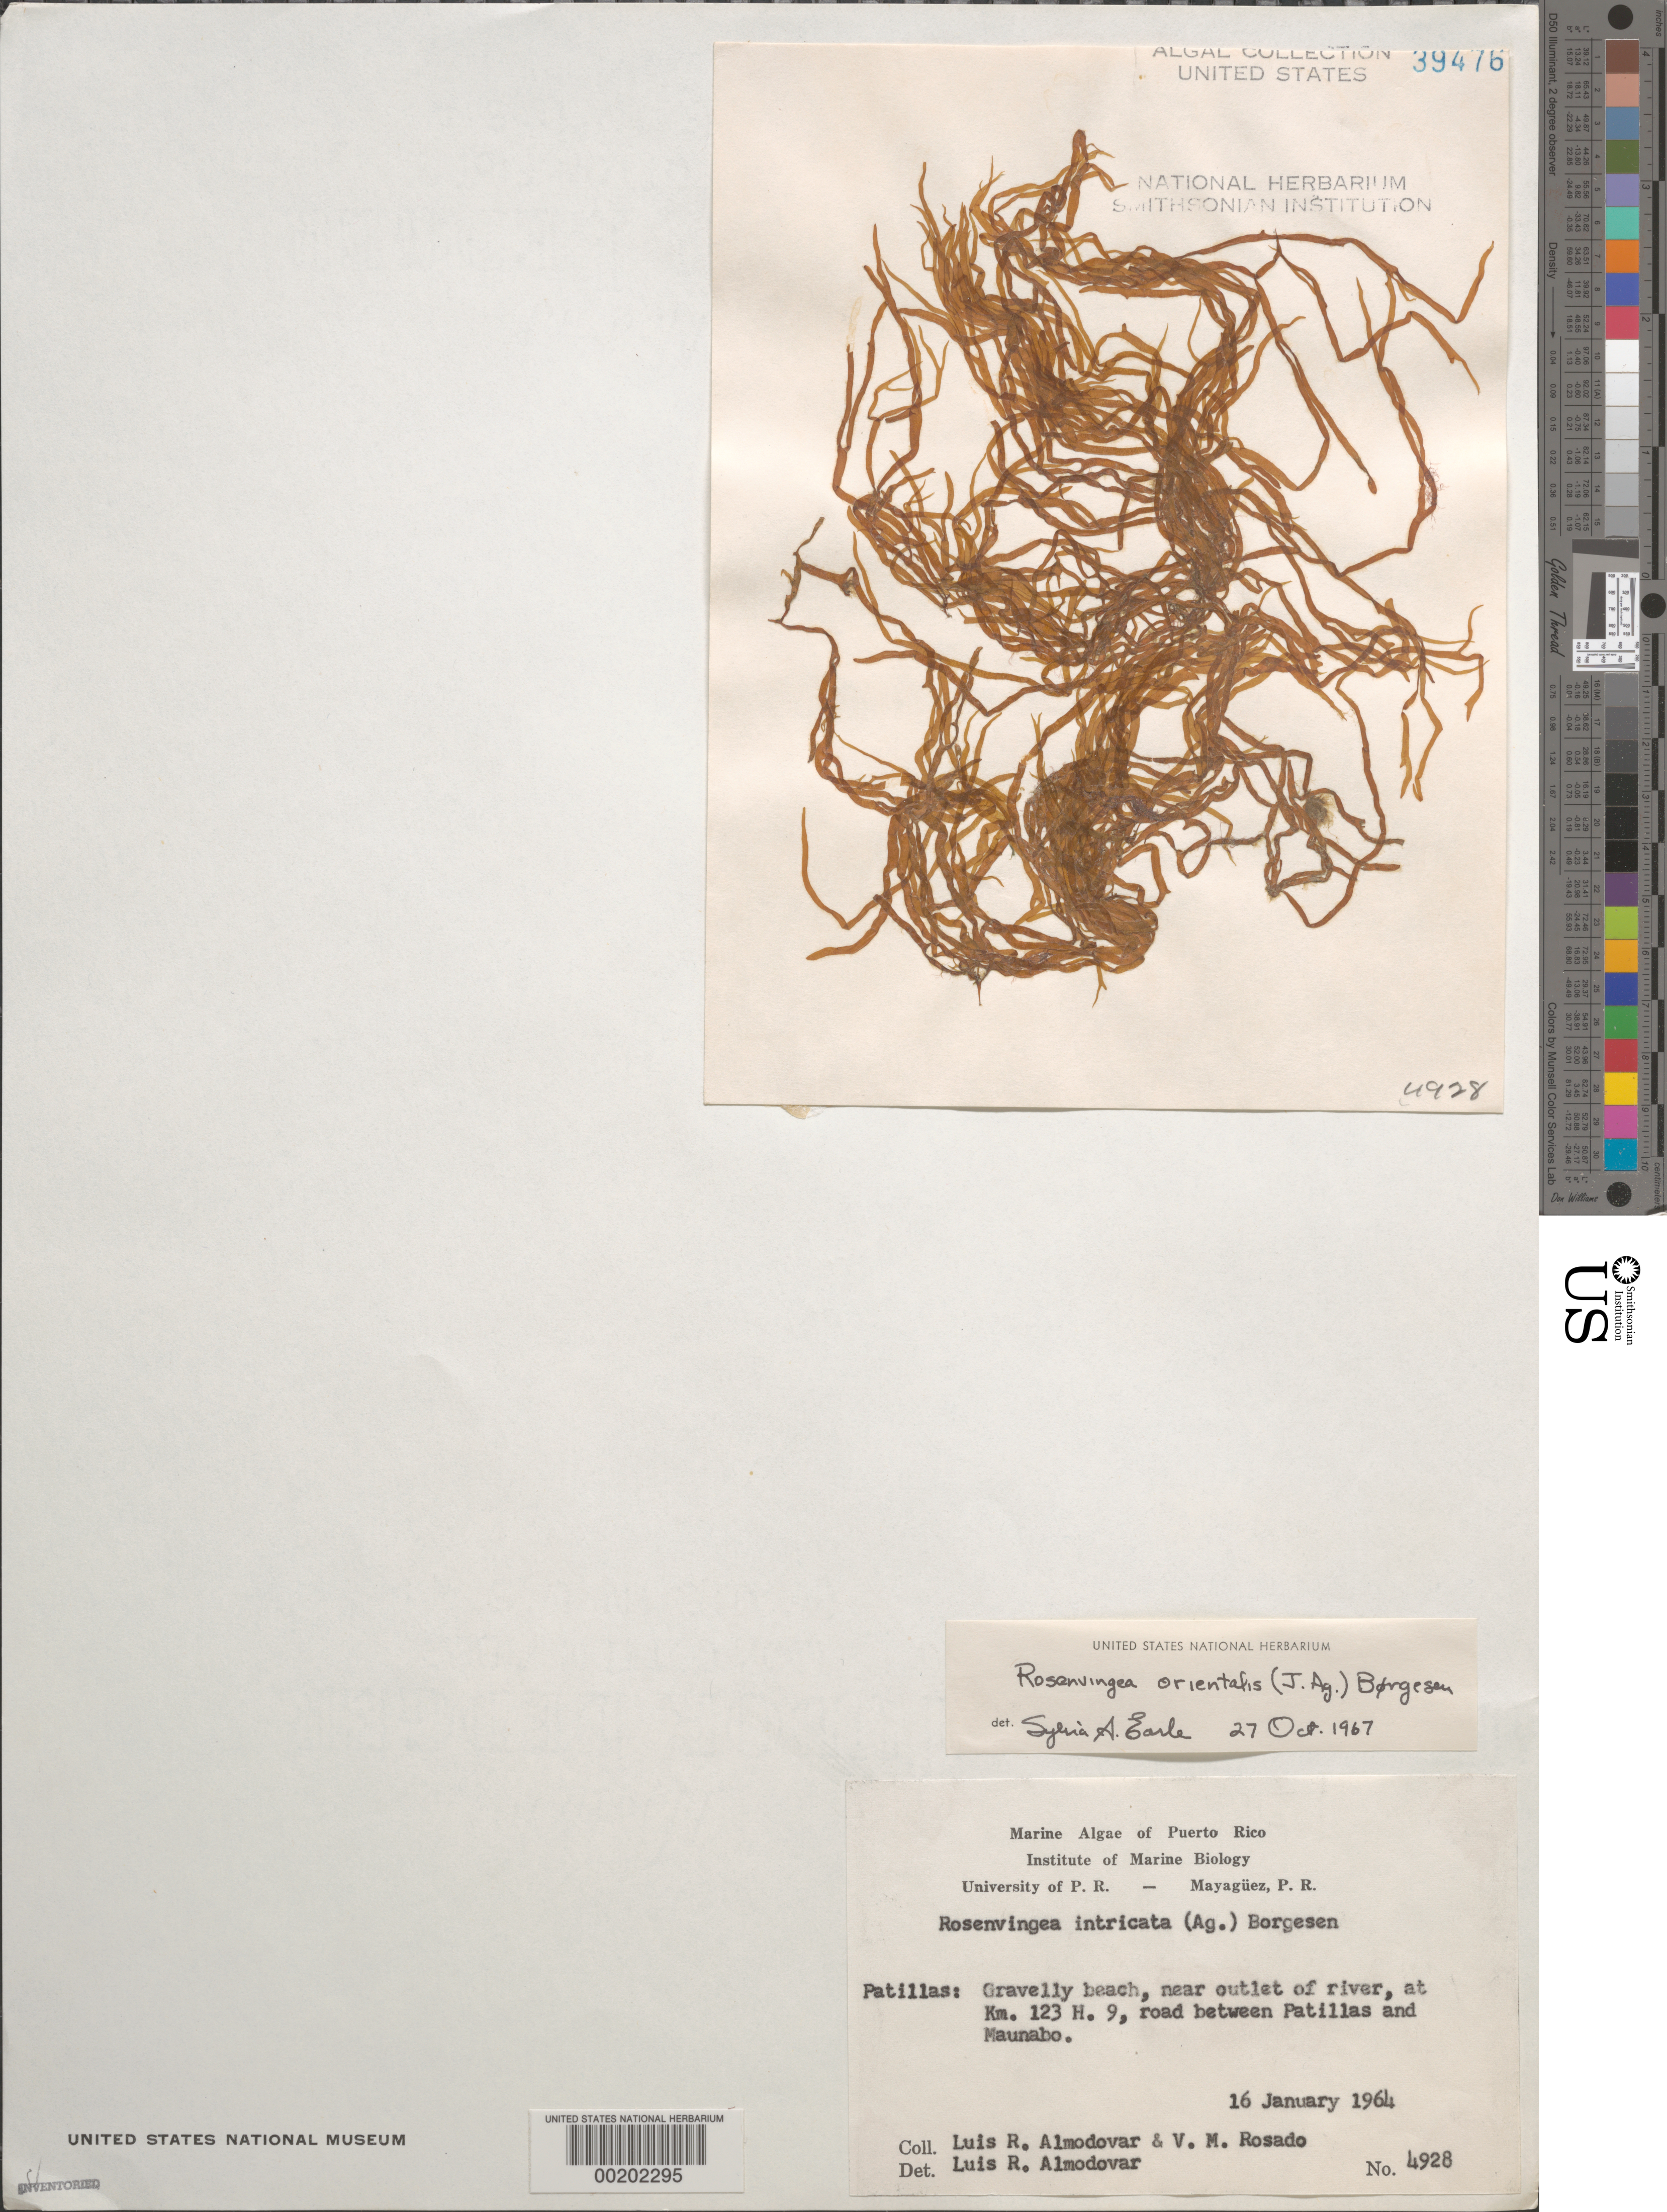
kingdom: Chromista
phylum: Ochrophyta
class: Phaeophyceae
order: Scytosiphonales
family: Scytosiphonaceae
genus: Rosenvingea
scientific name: Rosenvingea orientalis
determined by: Earle, S. A.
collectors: L. Almodovar & V. Rosado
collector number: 4928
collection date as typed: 16 Jan 1964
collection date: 1964-01-16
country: Puerto Rico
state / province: Patillas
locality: Km 123 h. 9 between patillas and maunabo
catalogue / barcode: US 39476